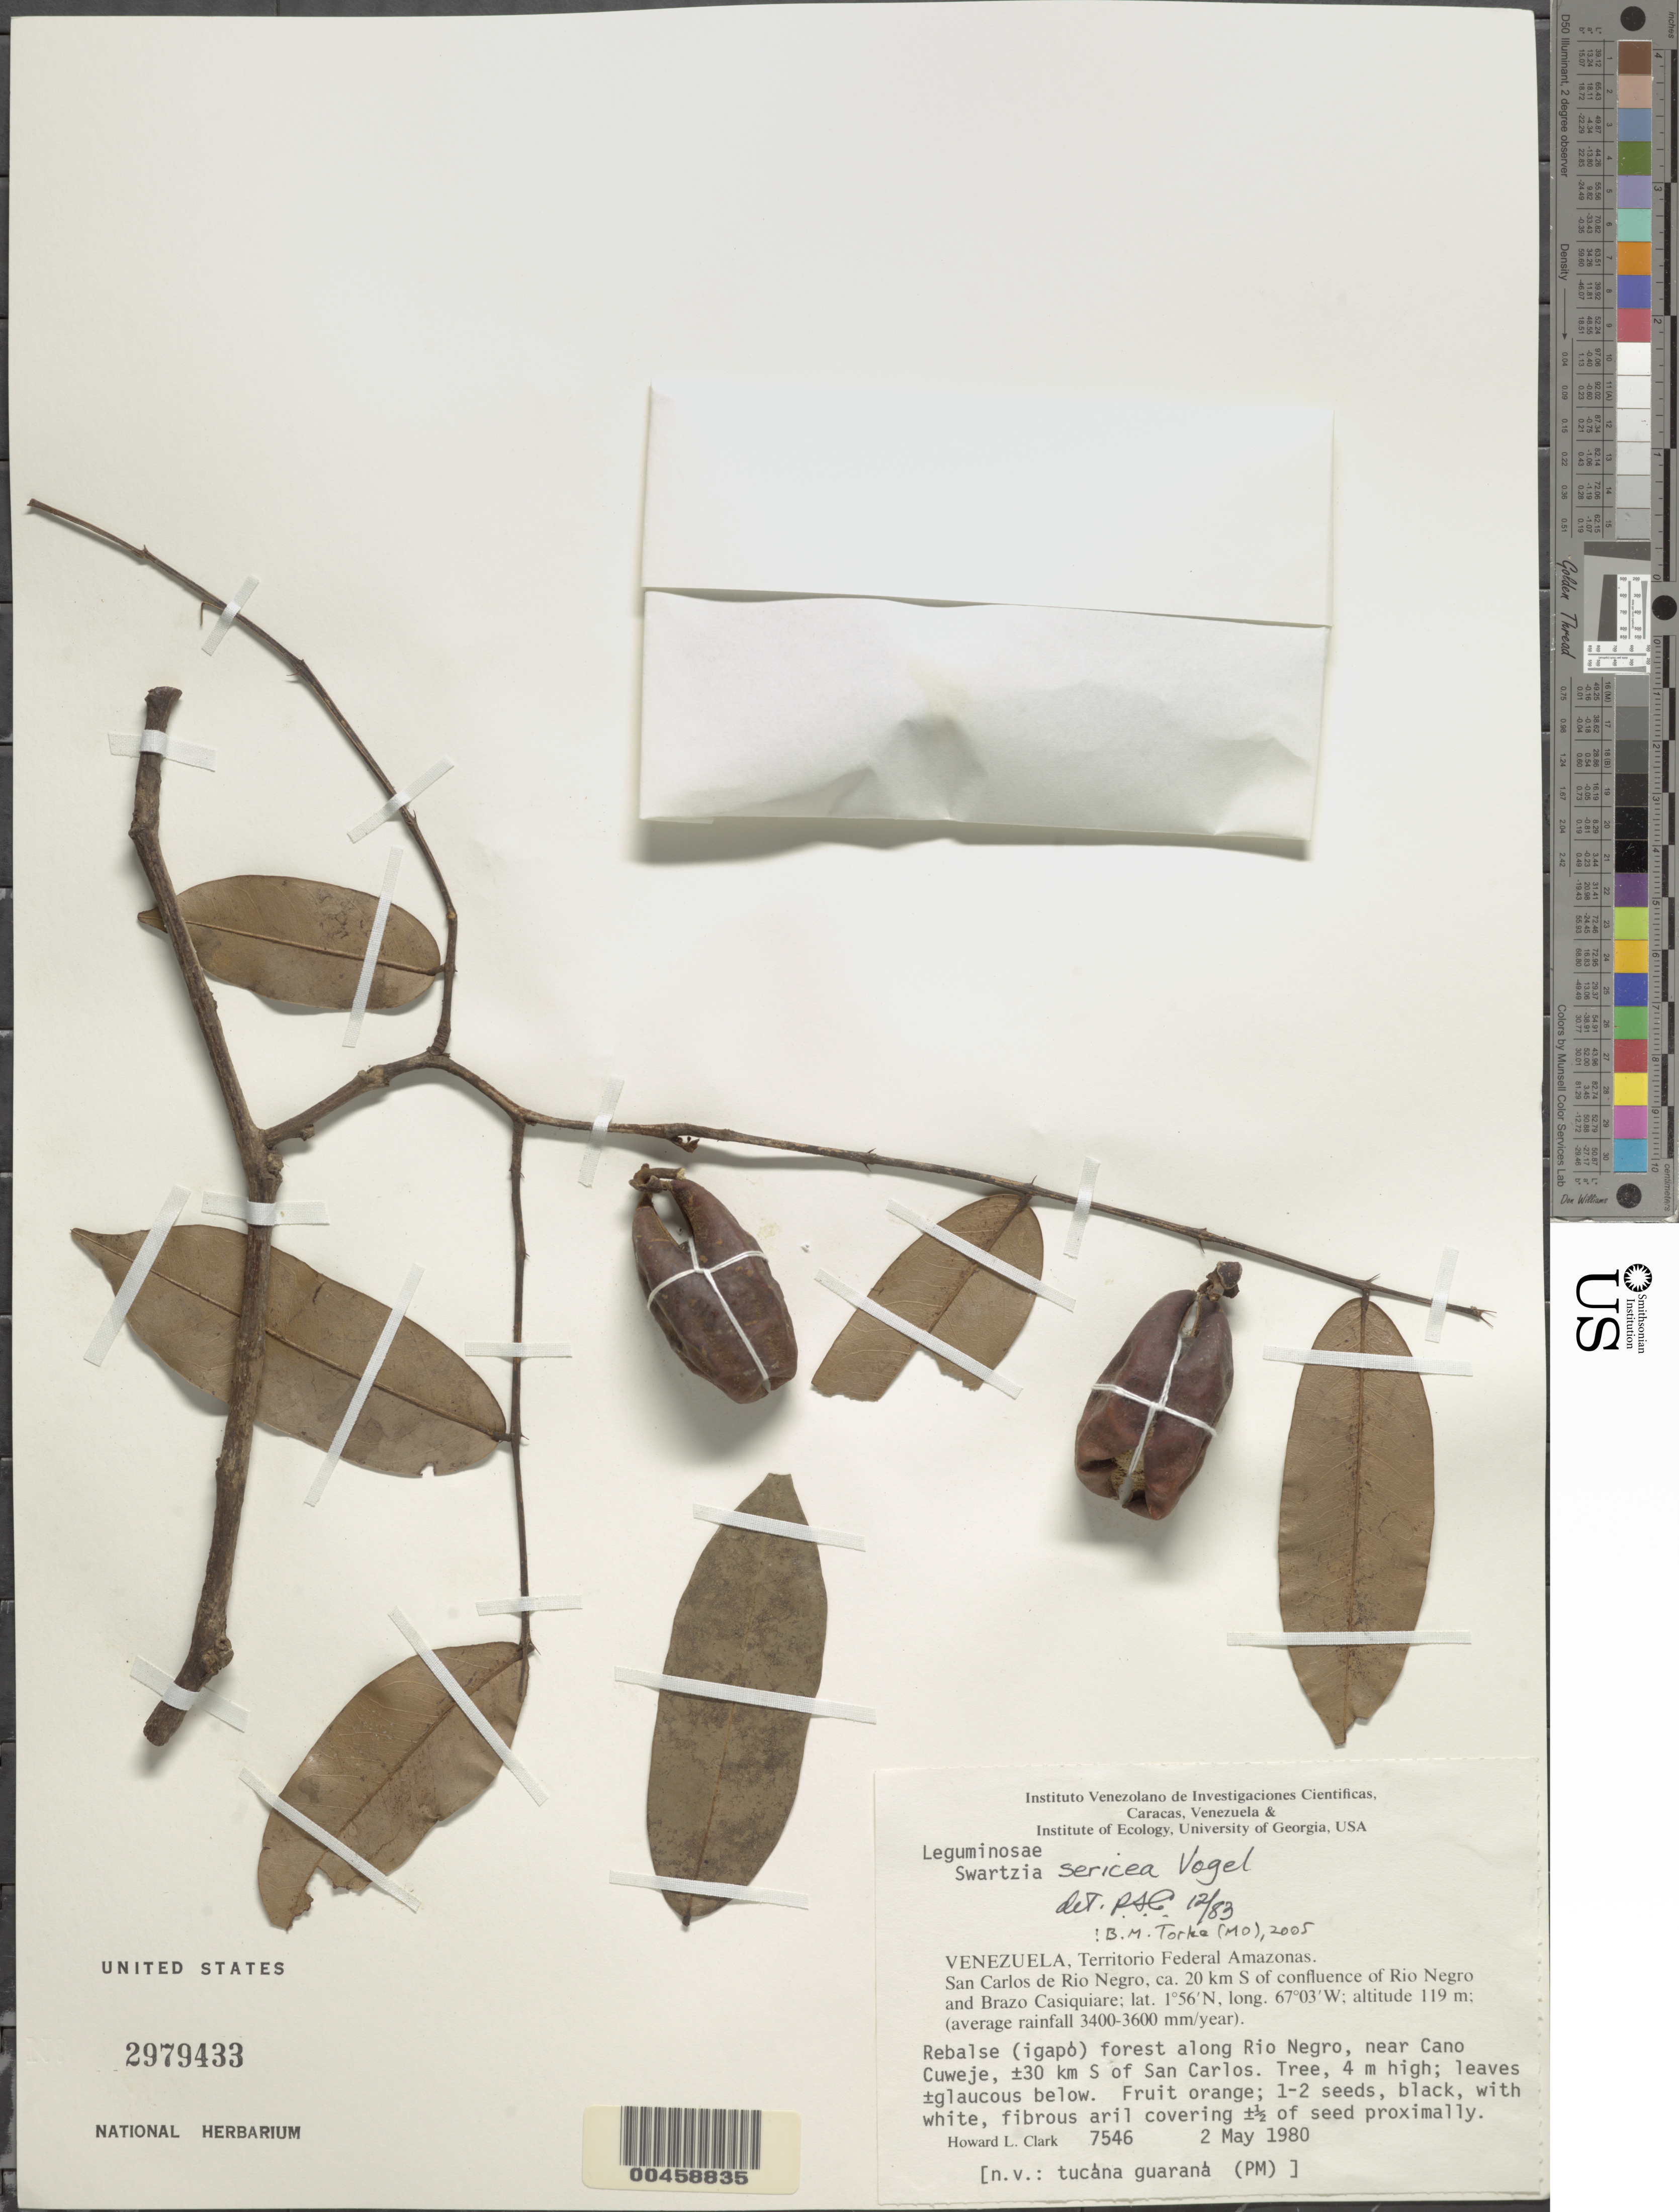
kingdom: Plantae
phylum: Tracheophyta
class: Magnoliopsida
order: Fabales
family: Fabaceae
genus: Swartzia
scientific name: Swartzia sericea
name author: Vogel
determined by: Cowan, R. S.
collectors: H. L. Clark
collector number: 7546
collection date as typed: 02 May 1980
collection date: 1980-05-02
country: Venezuela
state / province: Amazonas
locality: Cano cuweje, near; 30 km s of san carlos de rio negro; ca. 20 km s of confluence of rio negro and brazo casiquiare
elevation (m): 119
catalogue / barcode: US 2979433